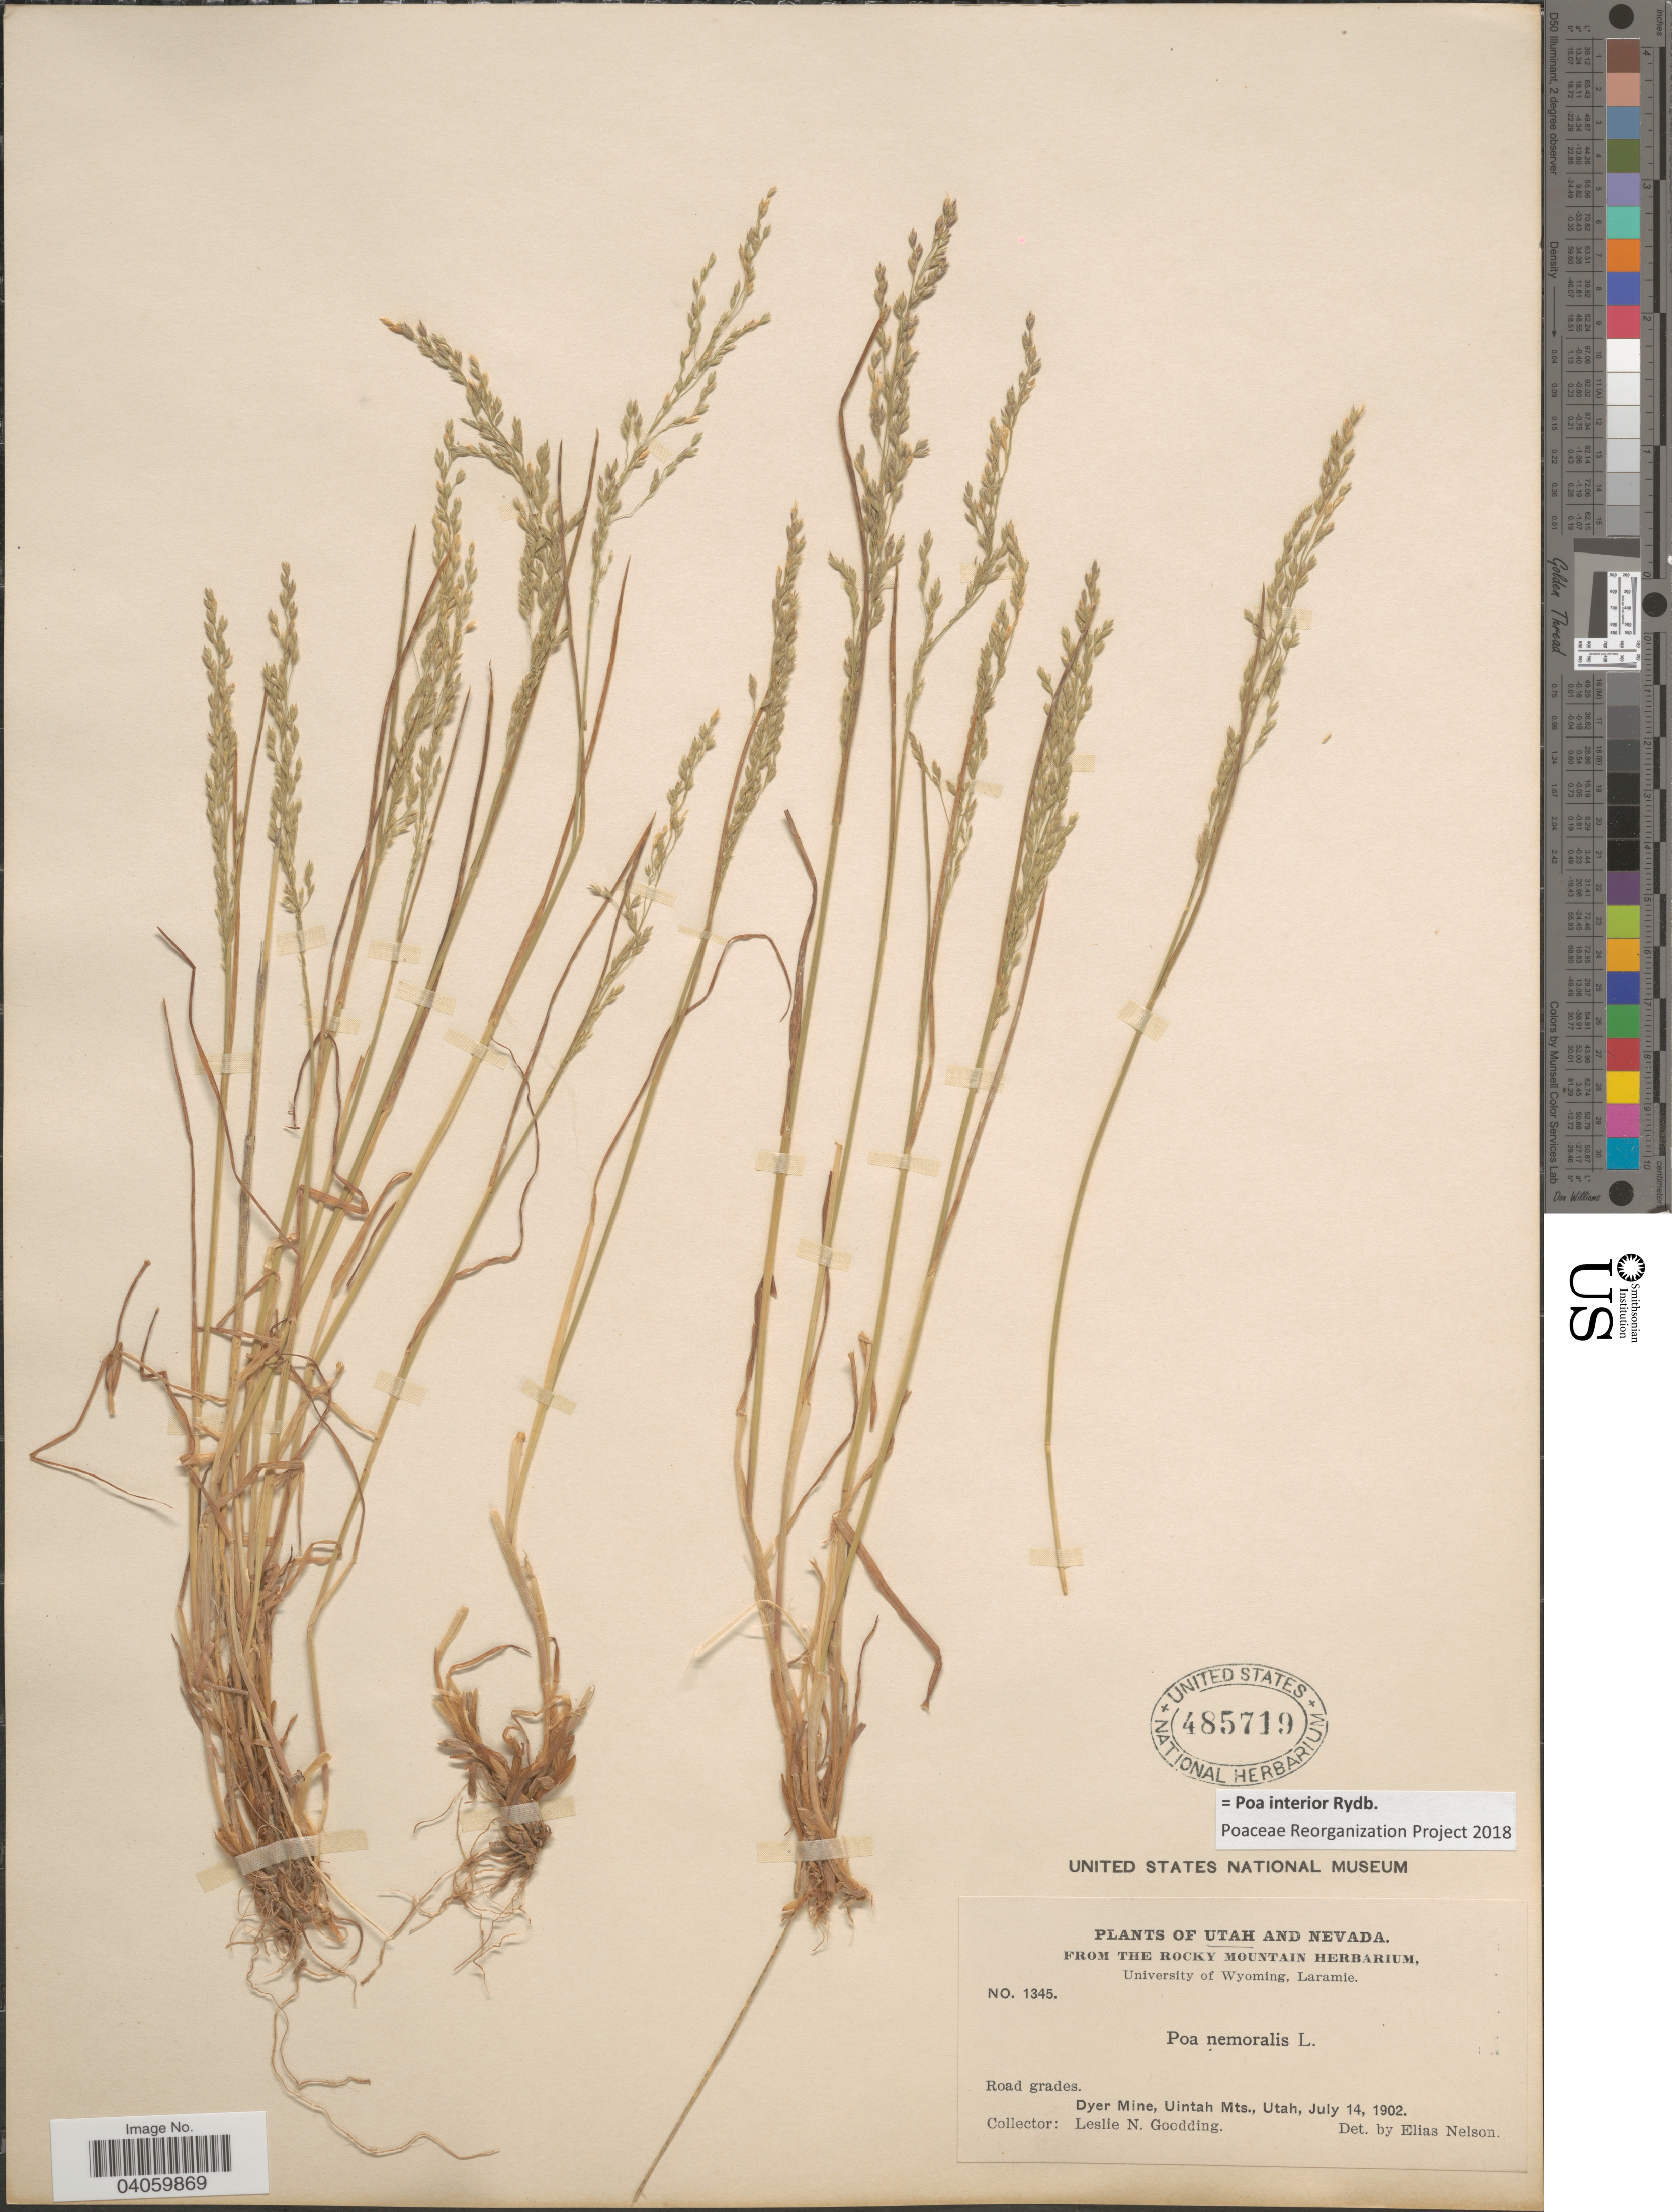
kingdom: Plantae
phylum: Tracheophyta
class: Liliopsida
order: Poales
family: Poaceae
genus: Poa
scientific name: Poa interior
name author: Rydb.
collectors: L. N. Goodding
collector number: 1345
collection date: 1902-07-14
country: United States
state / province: Utah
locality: Dyer Mine, Uintah Mts.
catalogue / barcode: US 485719